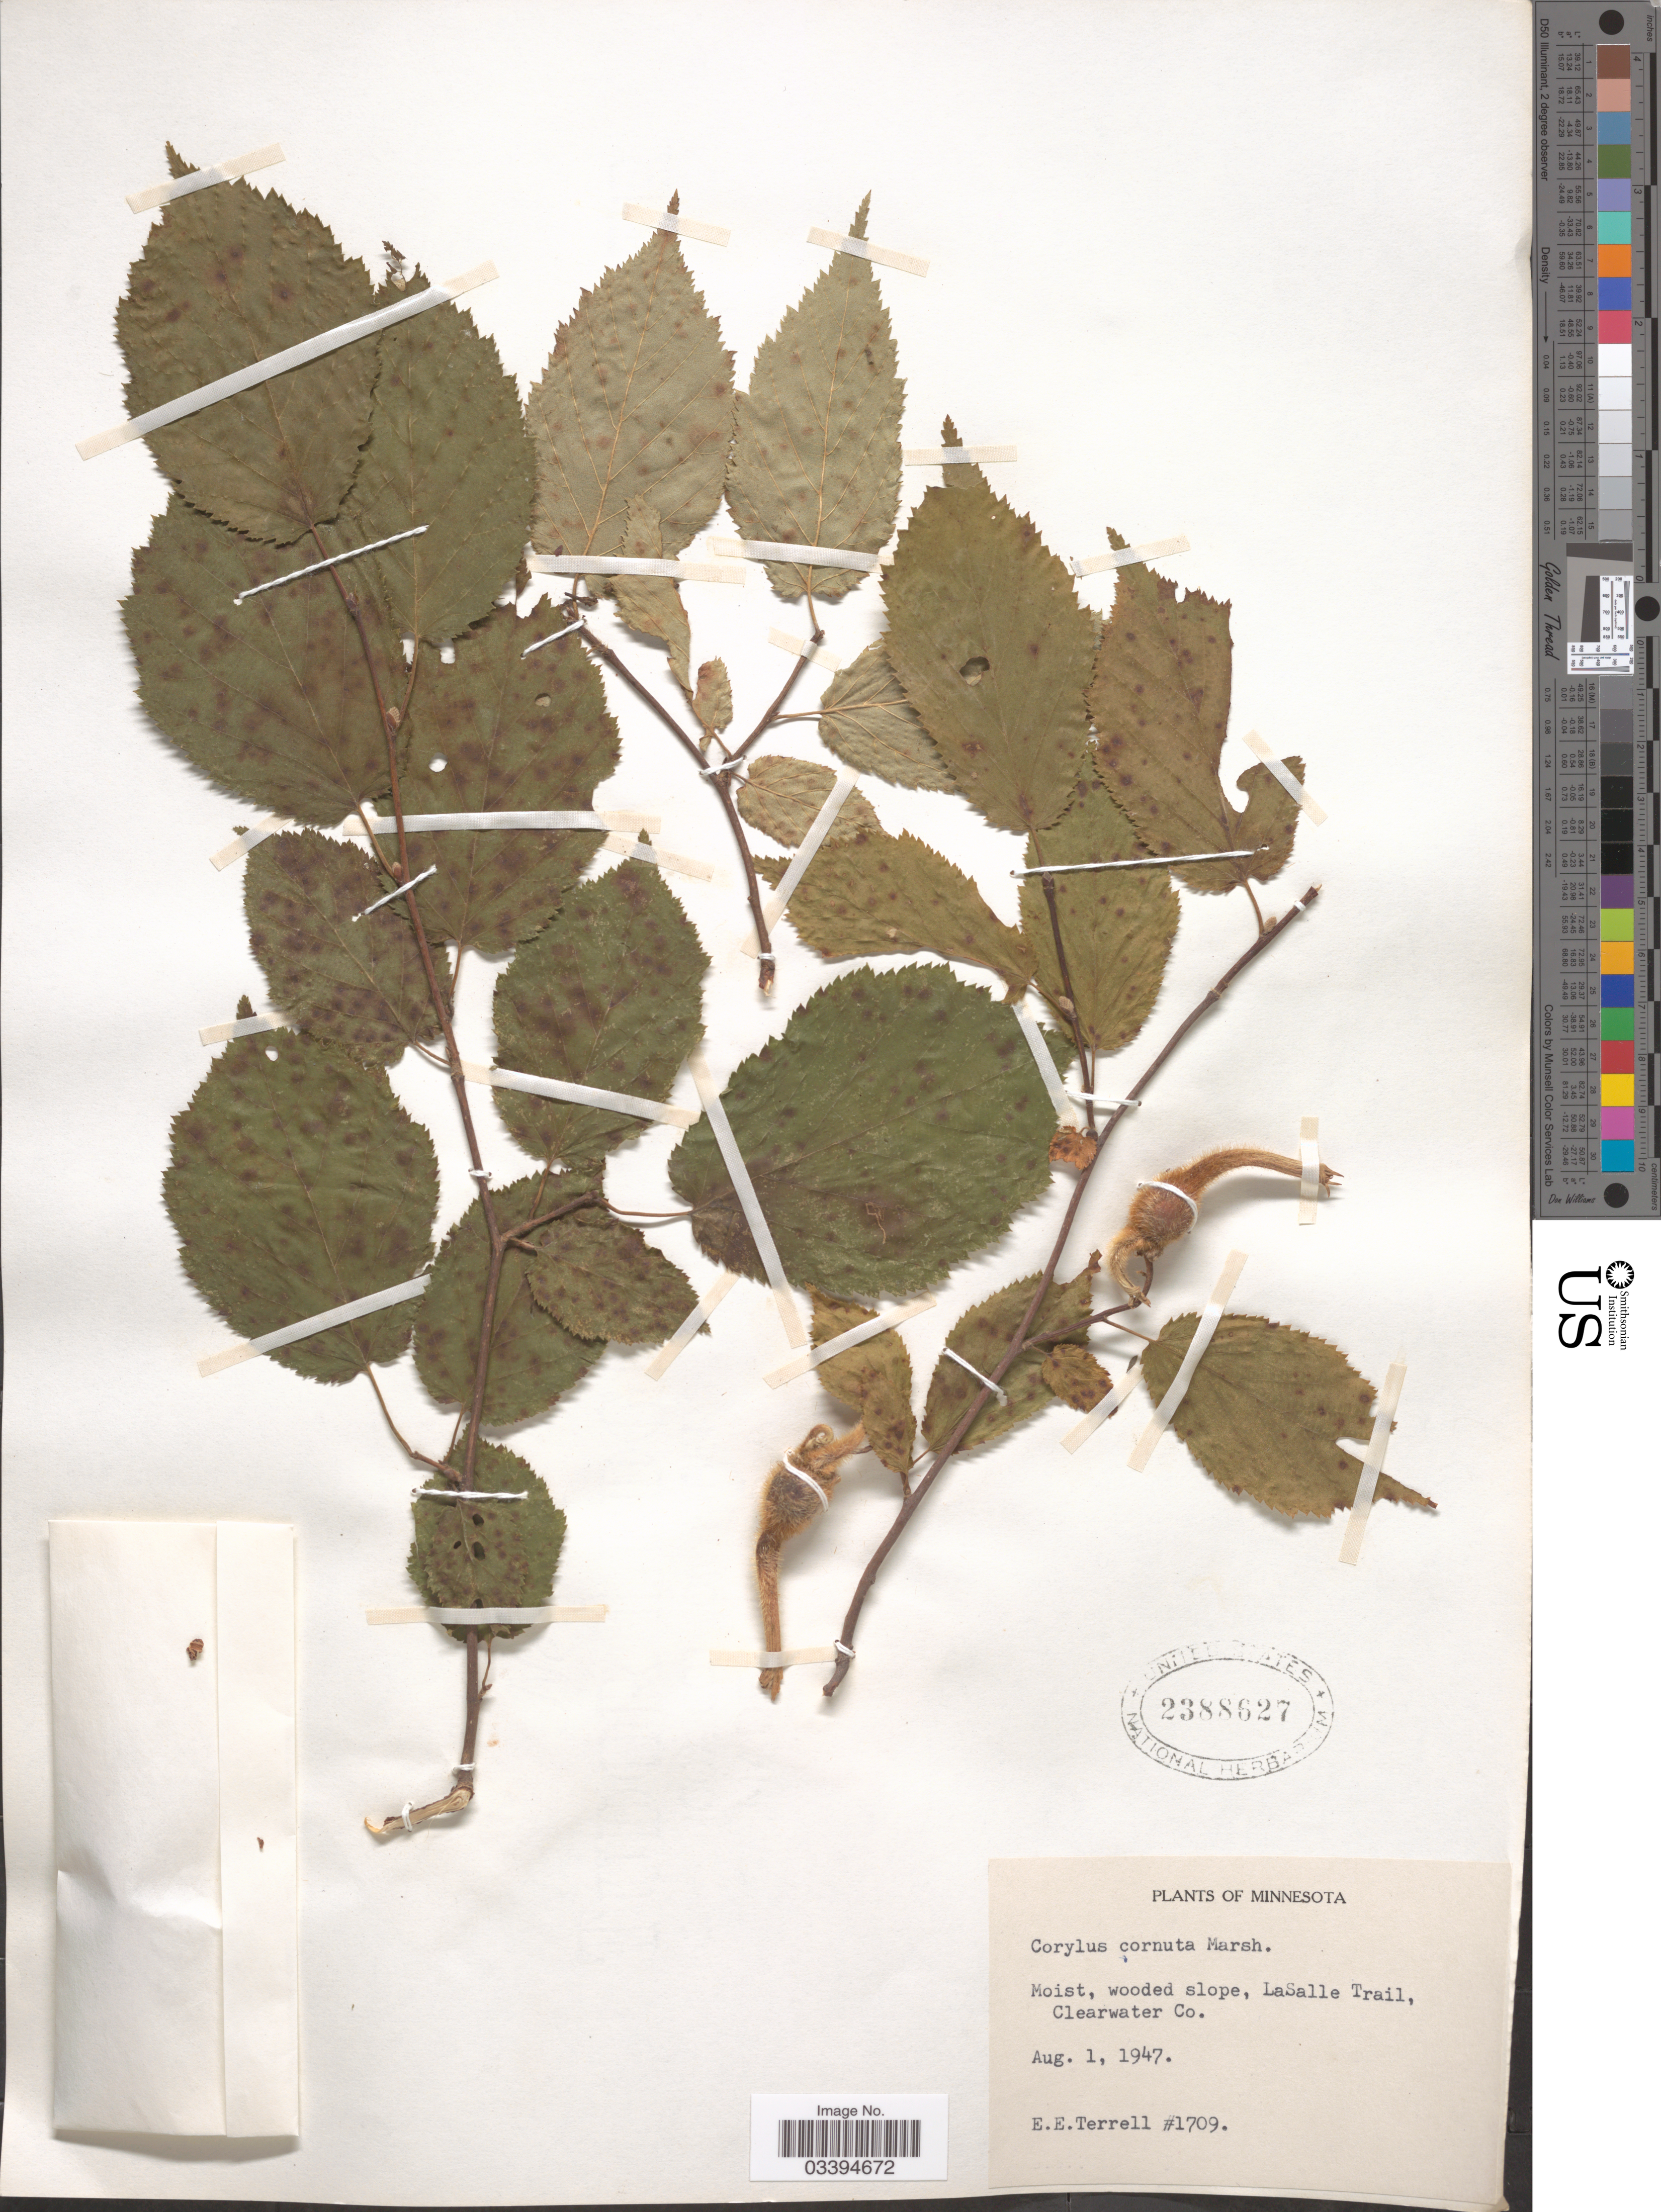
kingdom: Plantae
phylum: Tracheophyta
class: Magnoliopsida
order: Fagales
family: Betulaceae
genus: Corylus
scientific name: Corylus cornuta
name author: Marshall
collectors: E. E. Terrell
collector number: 1709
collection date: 1947-08-01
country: United States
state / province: Minnesota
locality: Moist, wooded slope, LaSalle Trail, Clearwater Co.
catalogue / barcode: US 2388627